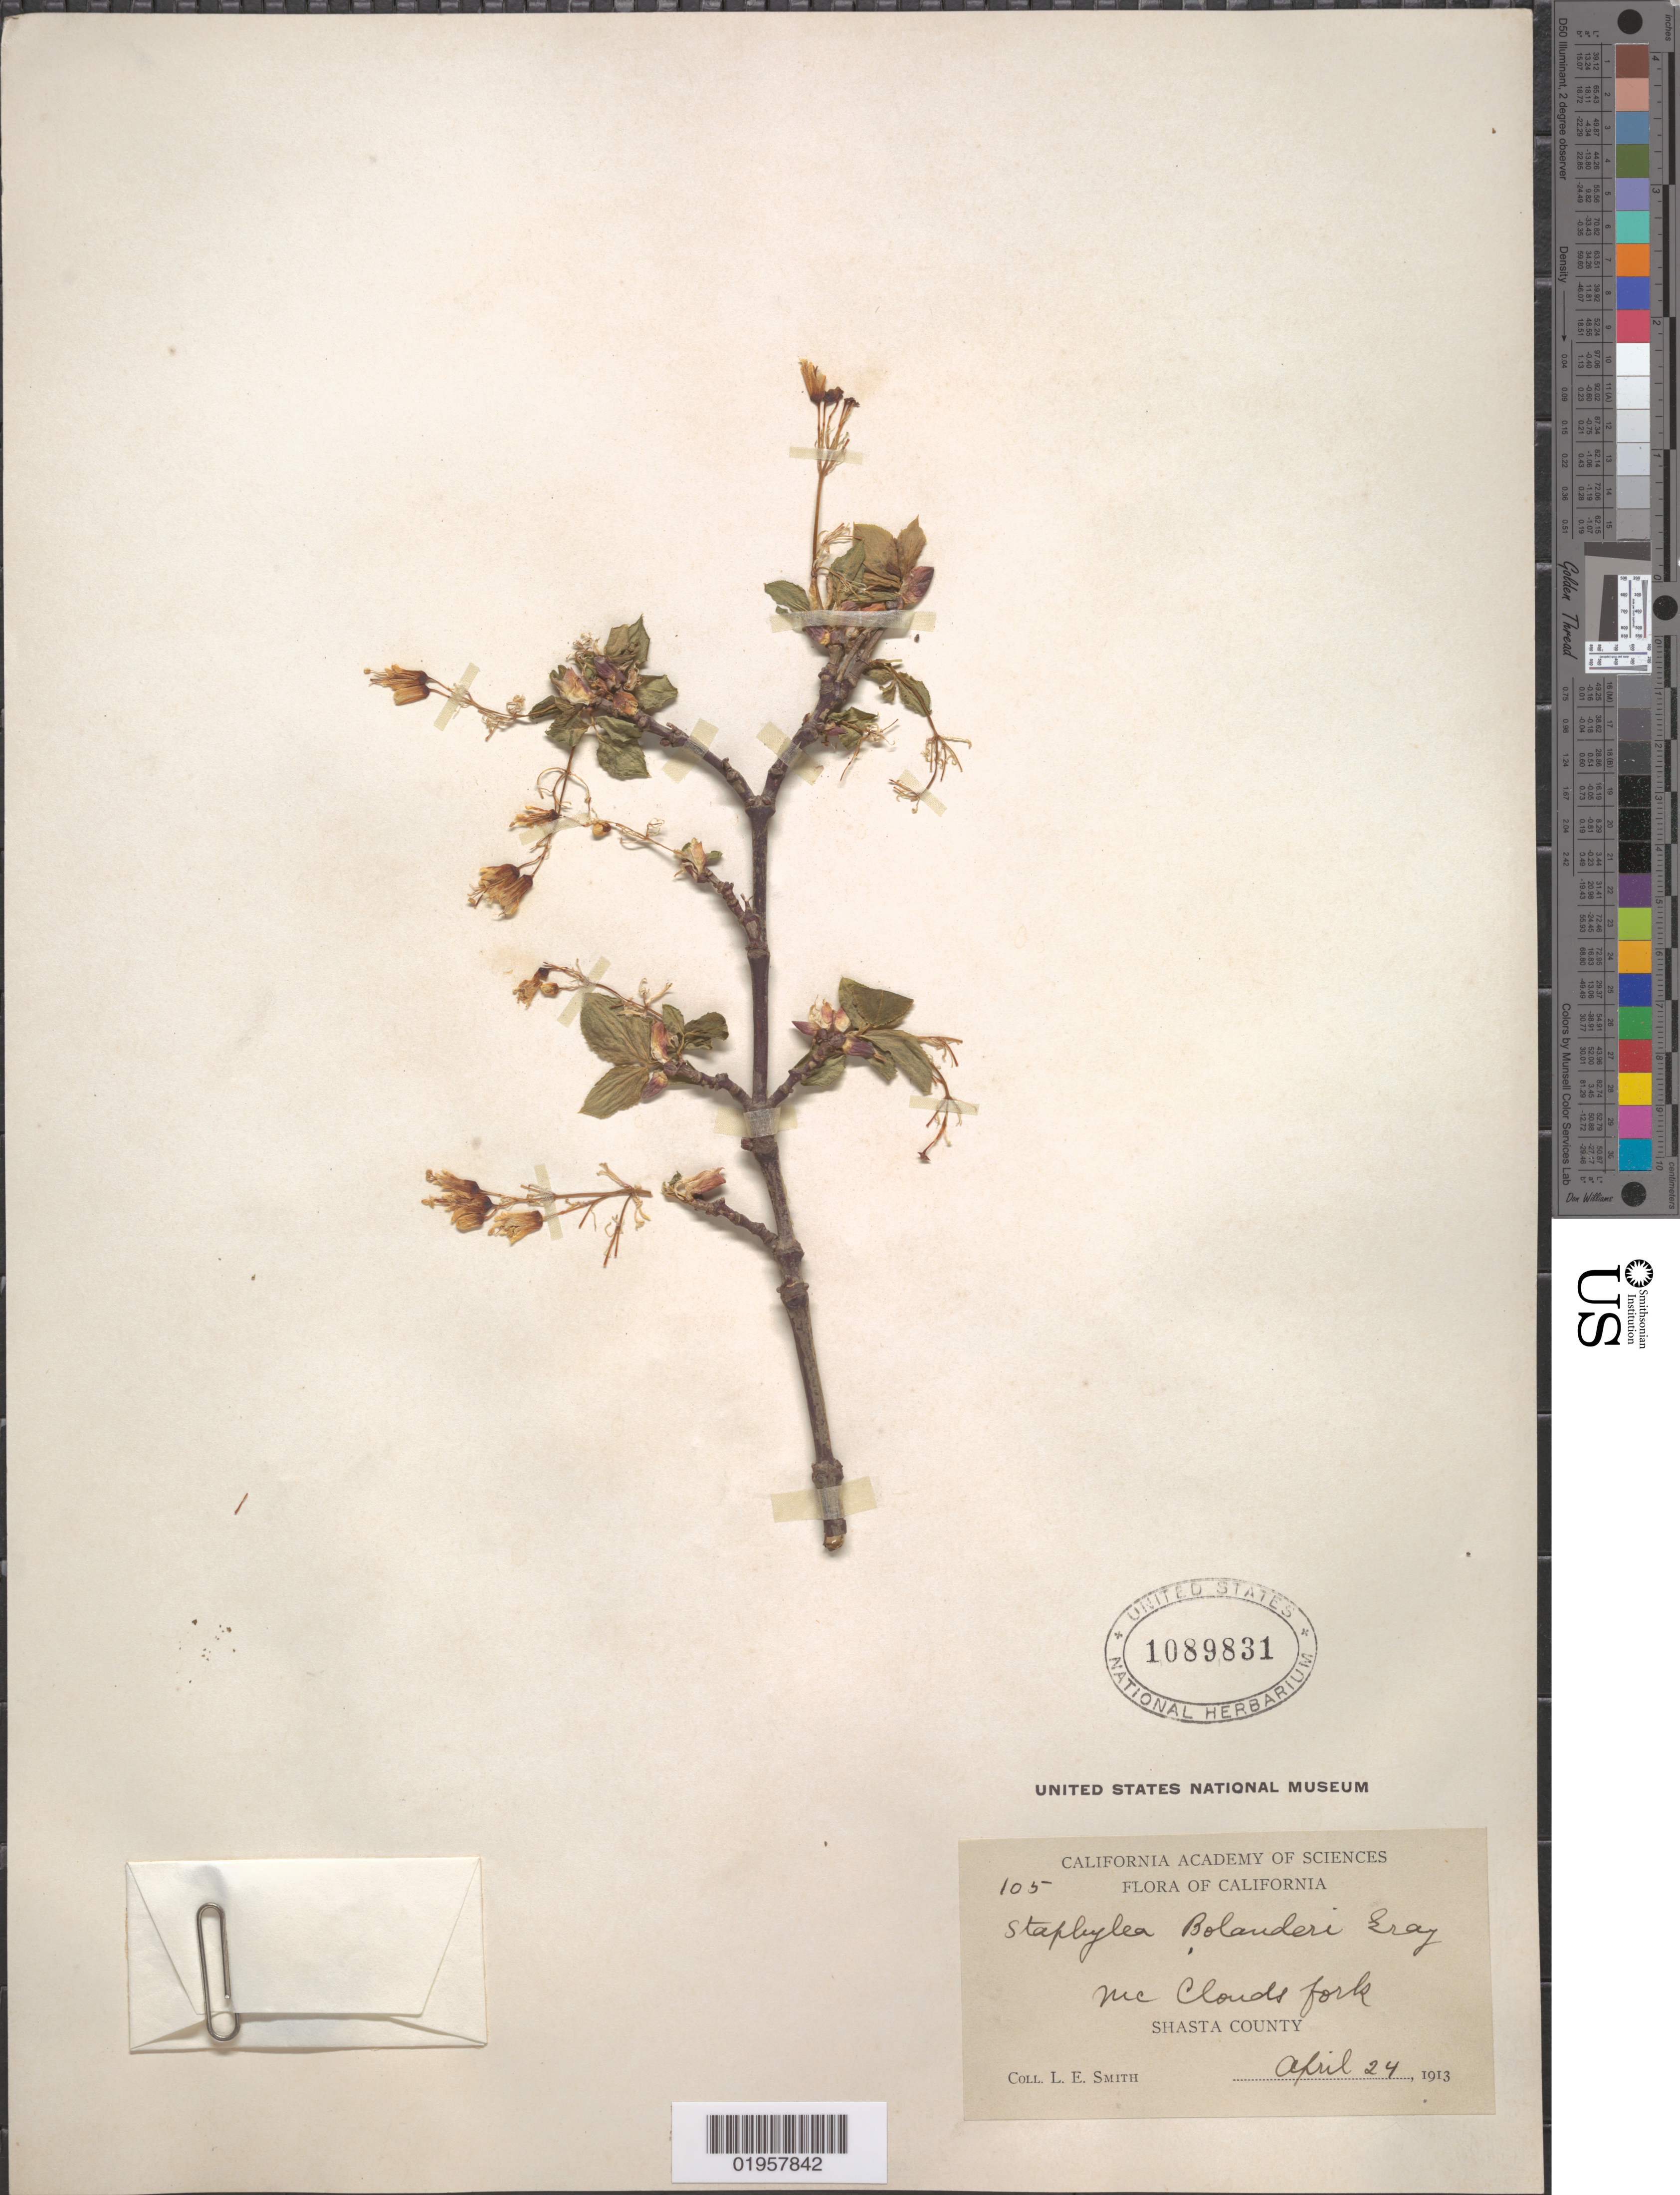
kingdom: Plantae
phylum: Tracheophyta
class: Magnoliopsida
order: Crossosomatales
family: Staphyleaceae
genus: Staphylea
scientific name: Staphylea bolanderi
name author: A. Gray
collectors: L. E. Smith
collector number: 105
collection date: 1913-04-24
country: United States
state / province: California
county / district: Shasta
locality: McClouds fork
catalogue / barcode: US 1089831